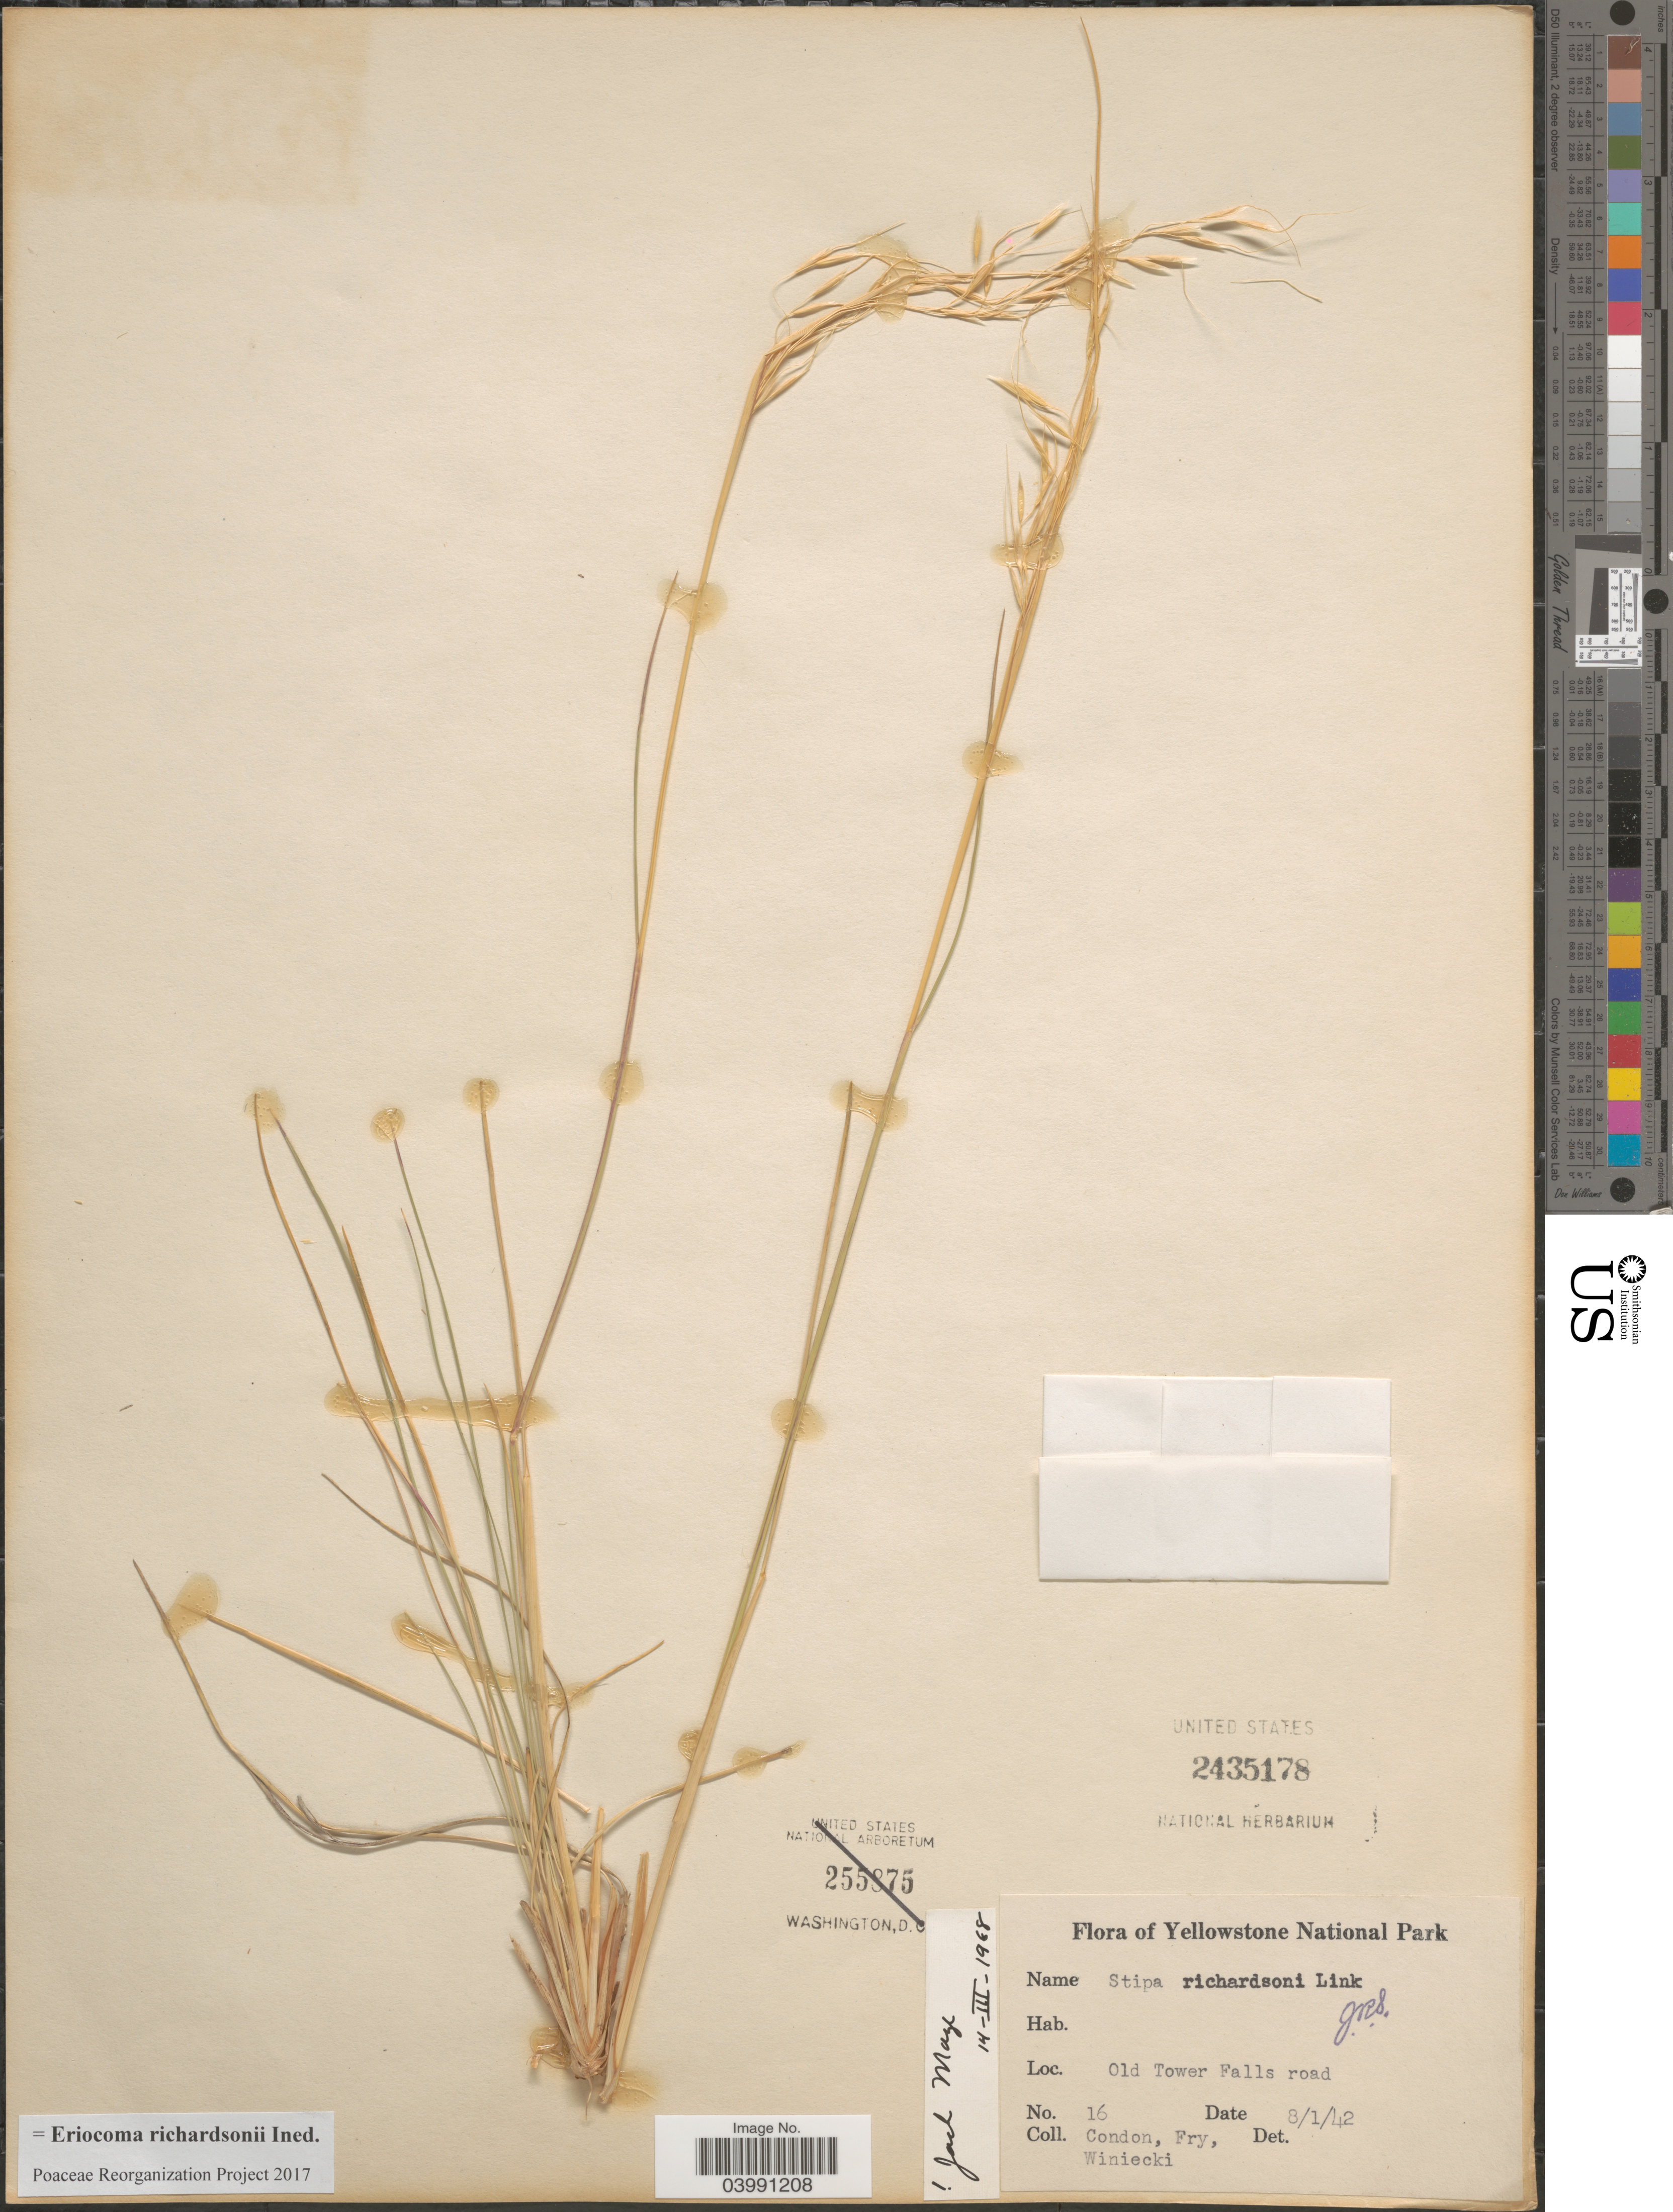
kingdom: Plantae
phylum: Tracheophyta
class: Liliopsida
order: Poales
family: Poaceae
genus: Eriocoma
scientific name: Eriocoma richardsonii ined.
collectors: Condon, -. Fry & Winiecki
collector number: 16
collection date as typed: Transcribed d/m/y: 1/8/42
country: United States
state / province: Wyoming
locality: Yellowstone National Park. Old Tower Falls road.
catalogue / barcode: US 2435178